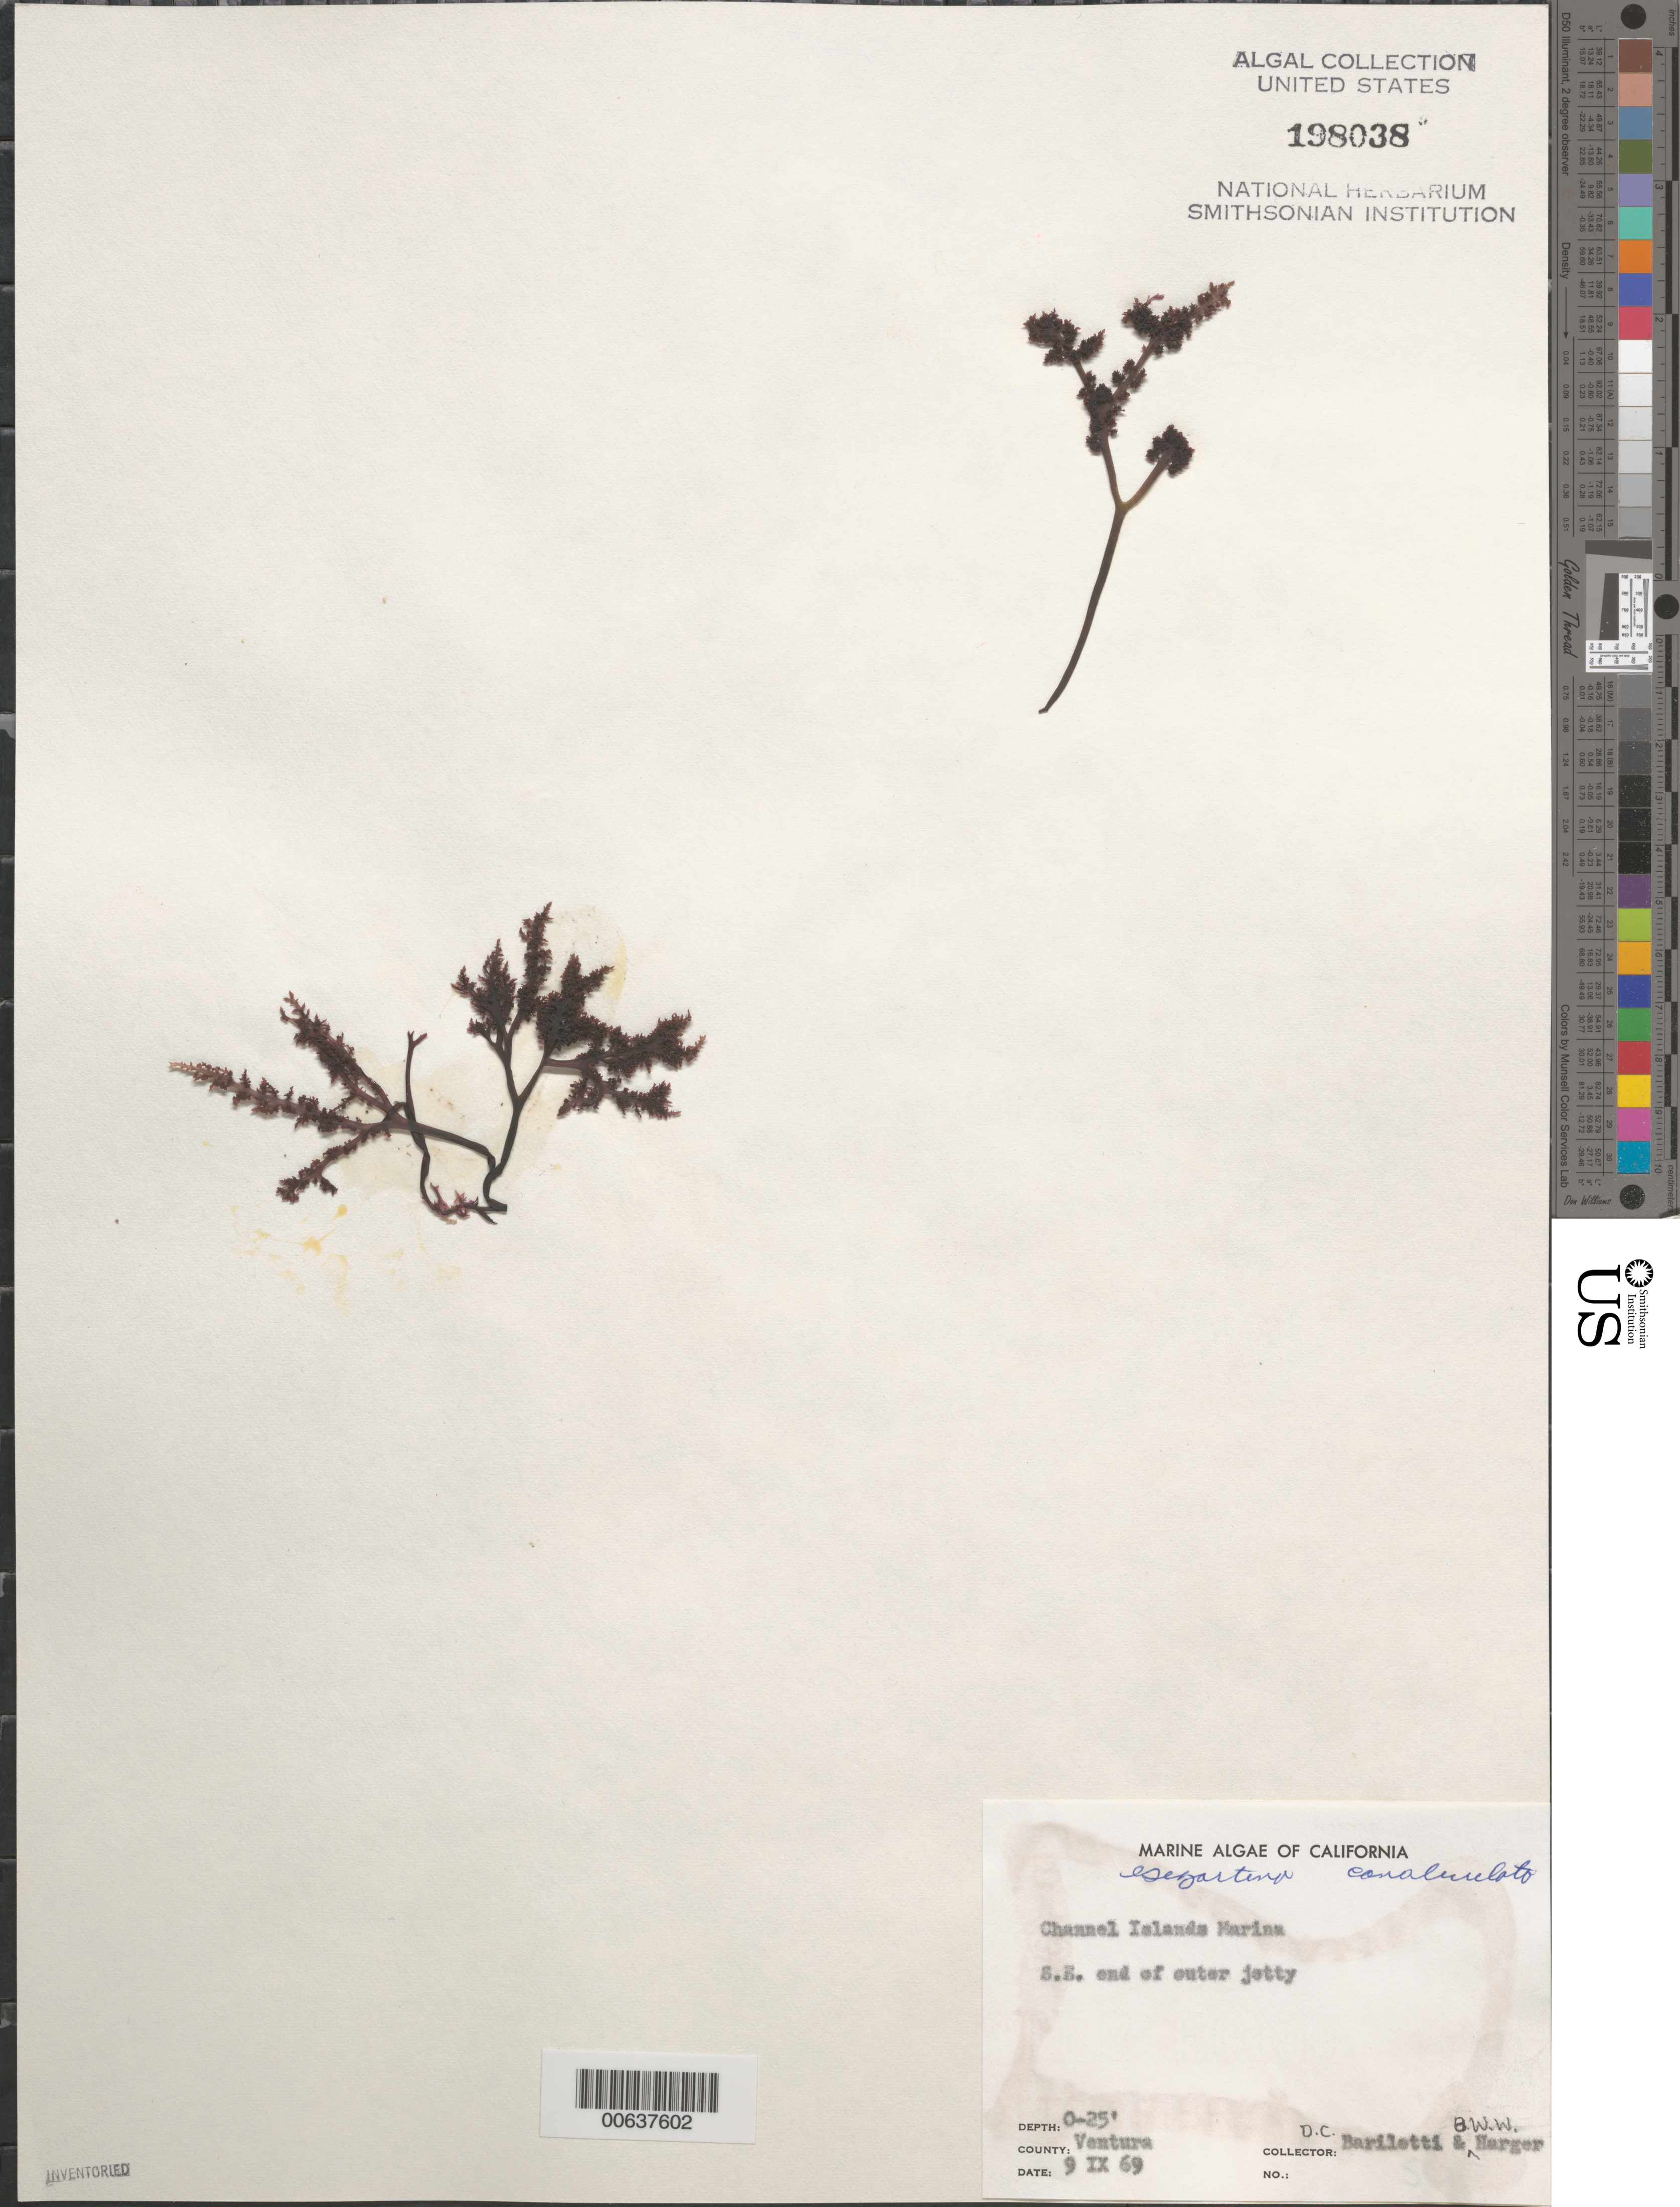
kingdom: Plantae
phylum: Rhodophyta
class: Florideophyceae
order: Gigartinales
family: Gigartinaceae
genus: Chondracanthus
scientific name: Chondracanthus canaliculatus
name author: (Harv.) Guiry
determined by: Algae name updating Project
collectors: D. C. Barilotti & B. W. Harger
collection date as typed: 09 Sep 1969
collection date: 1969-09-09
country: United States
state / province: California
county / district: Ventura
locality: Channel Islands Marina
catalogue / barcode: US 198038